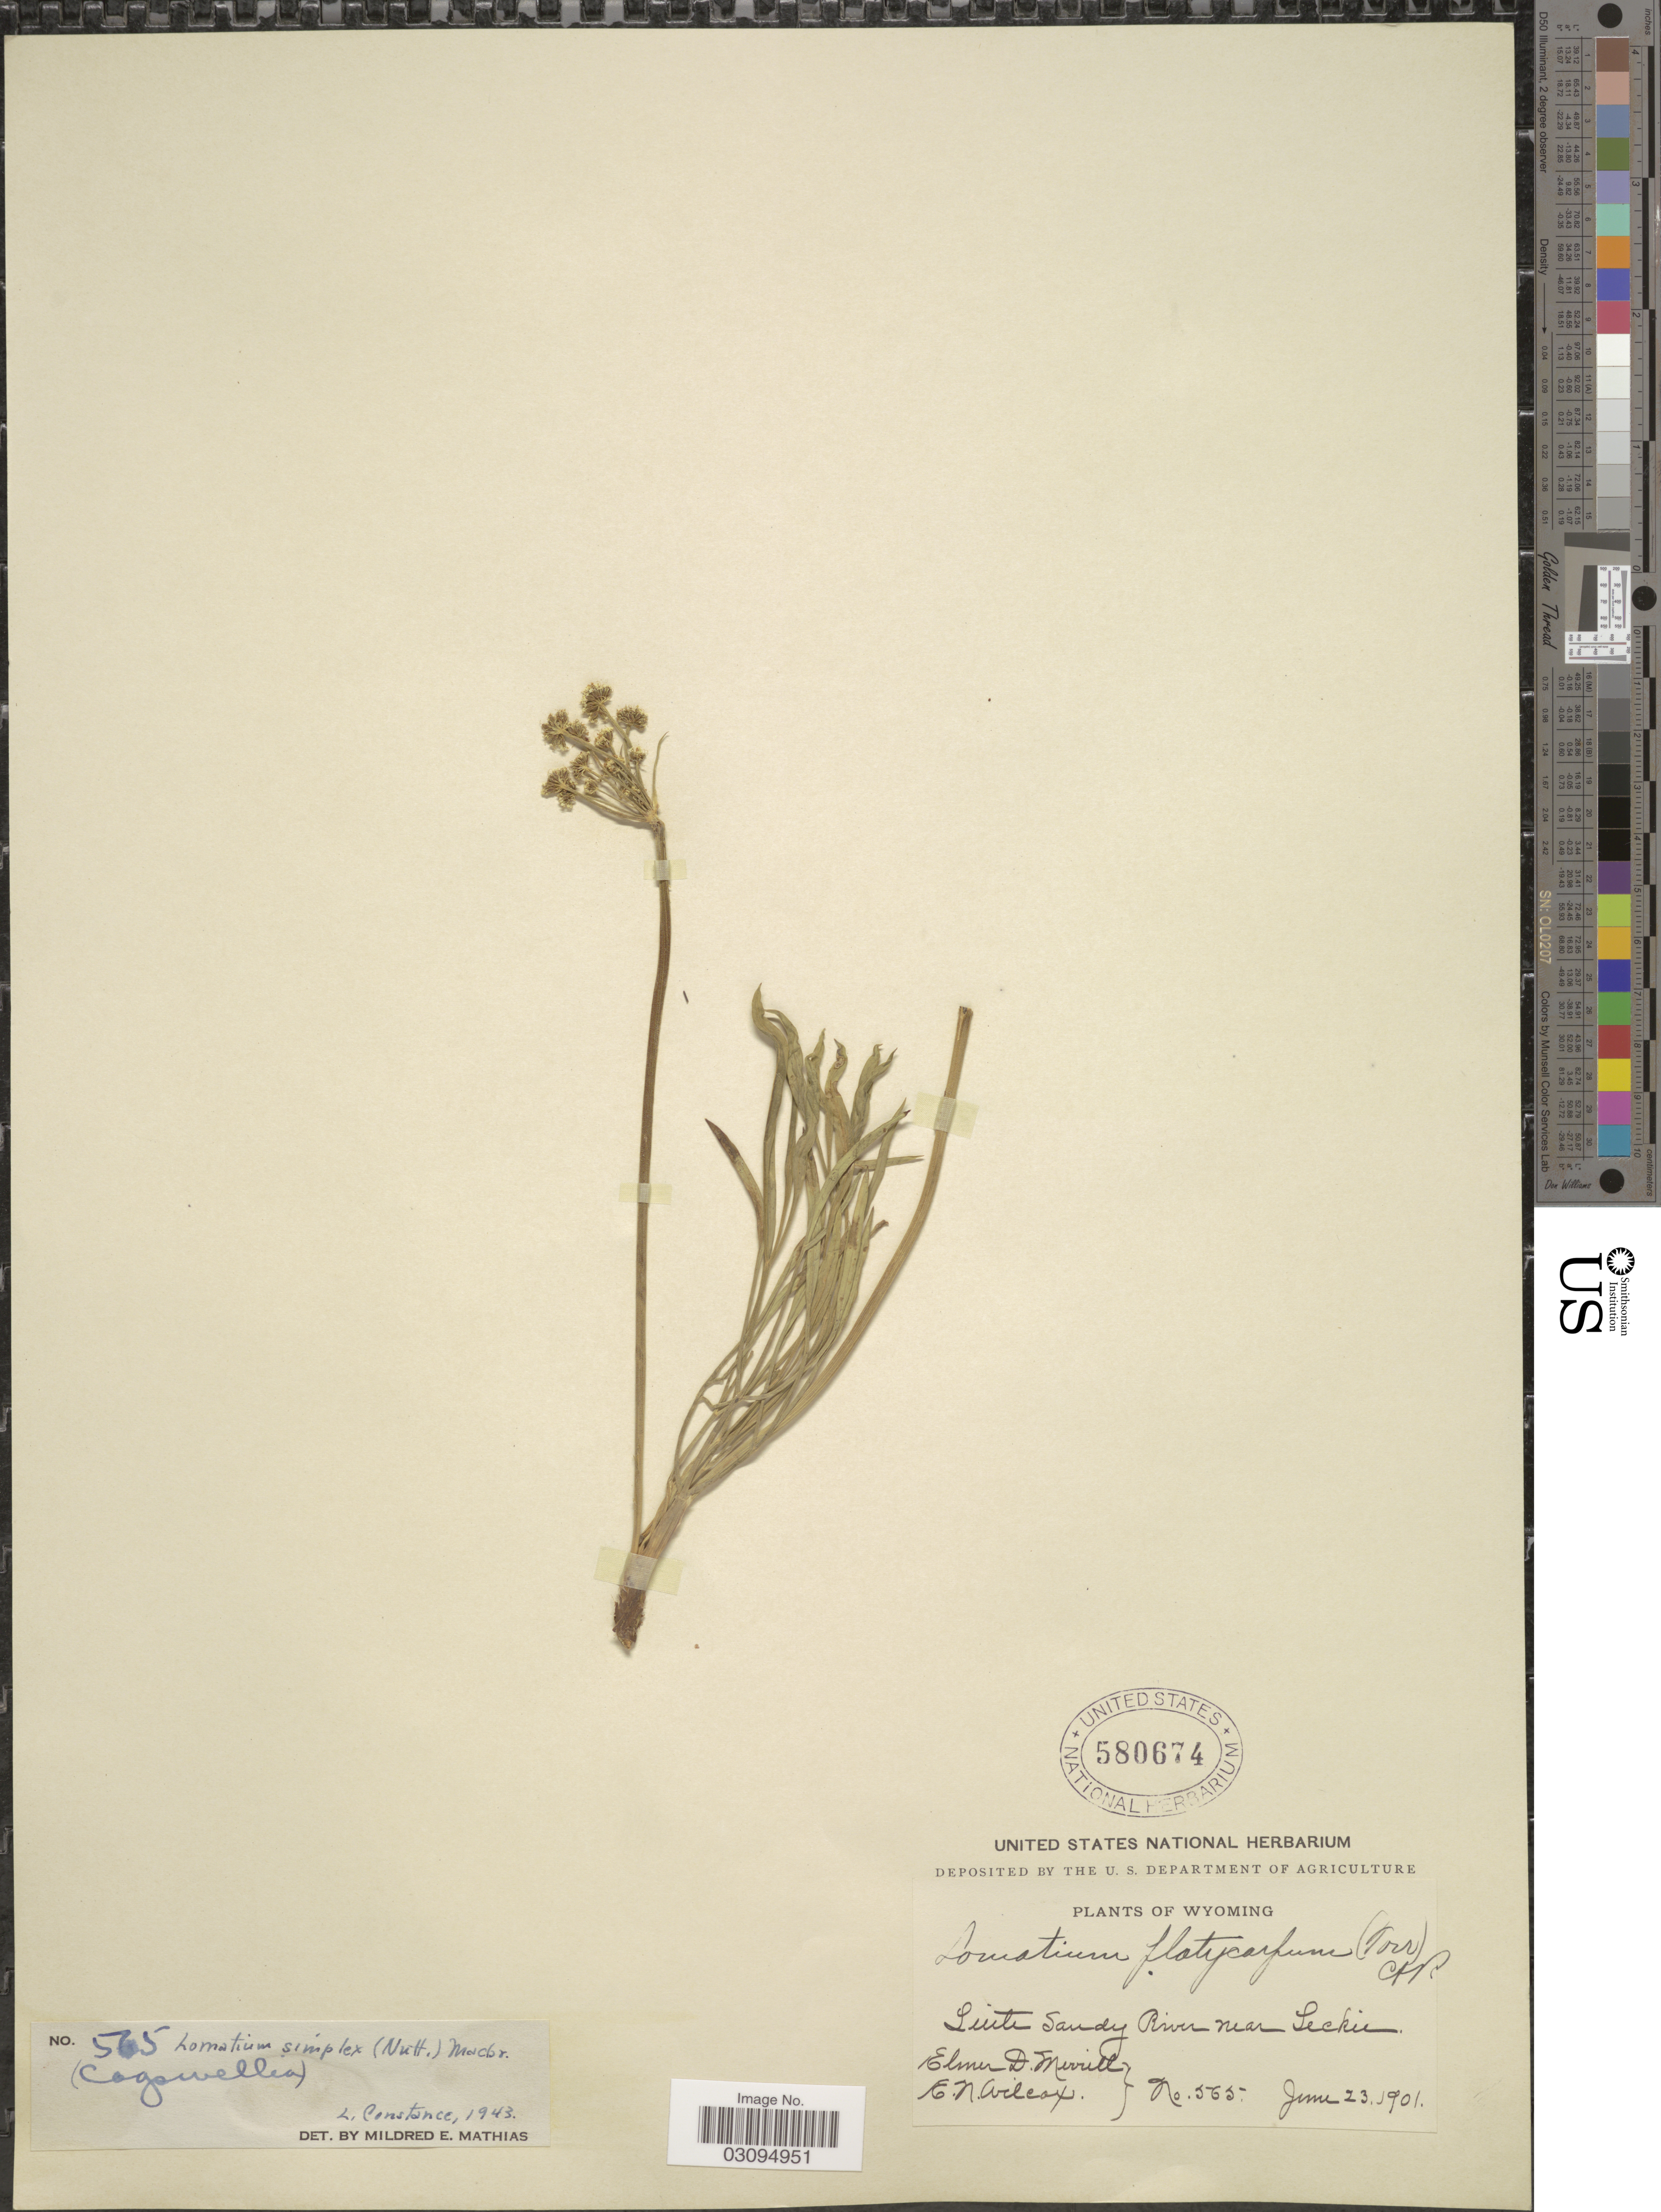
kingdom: Plantae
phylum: Tracheophyta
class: Magnoliopsida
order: Apiales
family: Apiaceae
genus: Lomatium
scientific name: Lomatium platycarpum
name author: (Torr.) J.M. Coult. & Rose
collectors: E. D. Merrill & E. Wilcox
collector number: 565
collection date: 1901-06-23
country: United States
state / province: Wyoming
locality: Little Sandy River near Leckie.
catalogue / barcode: US 580674